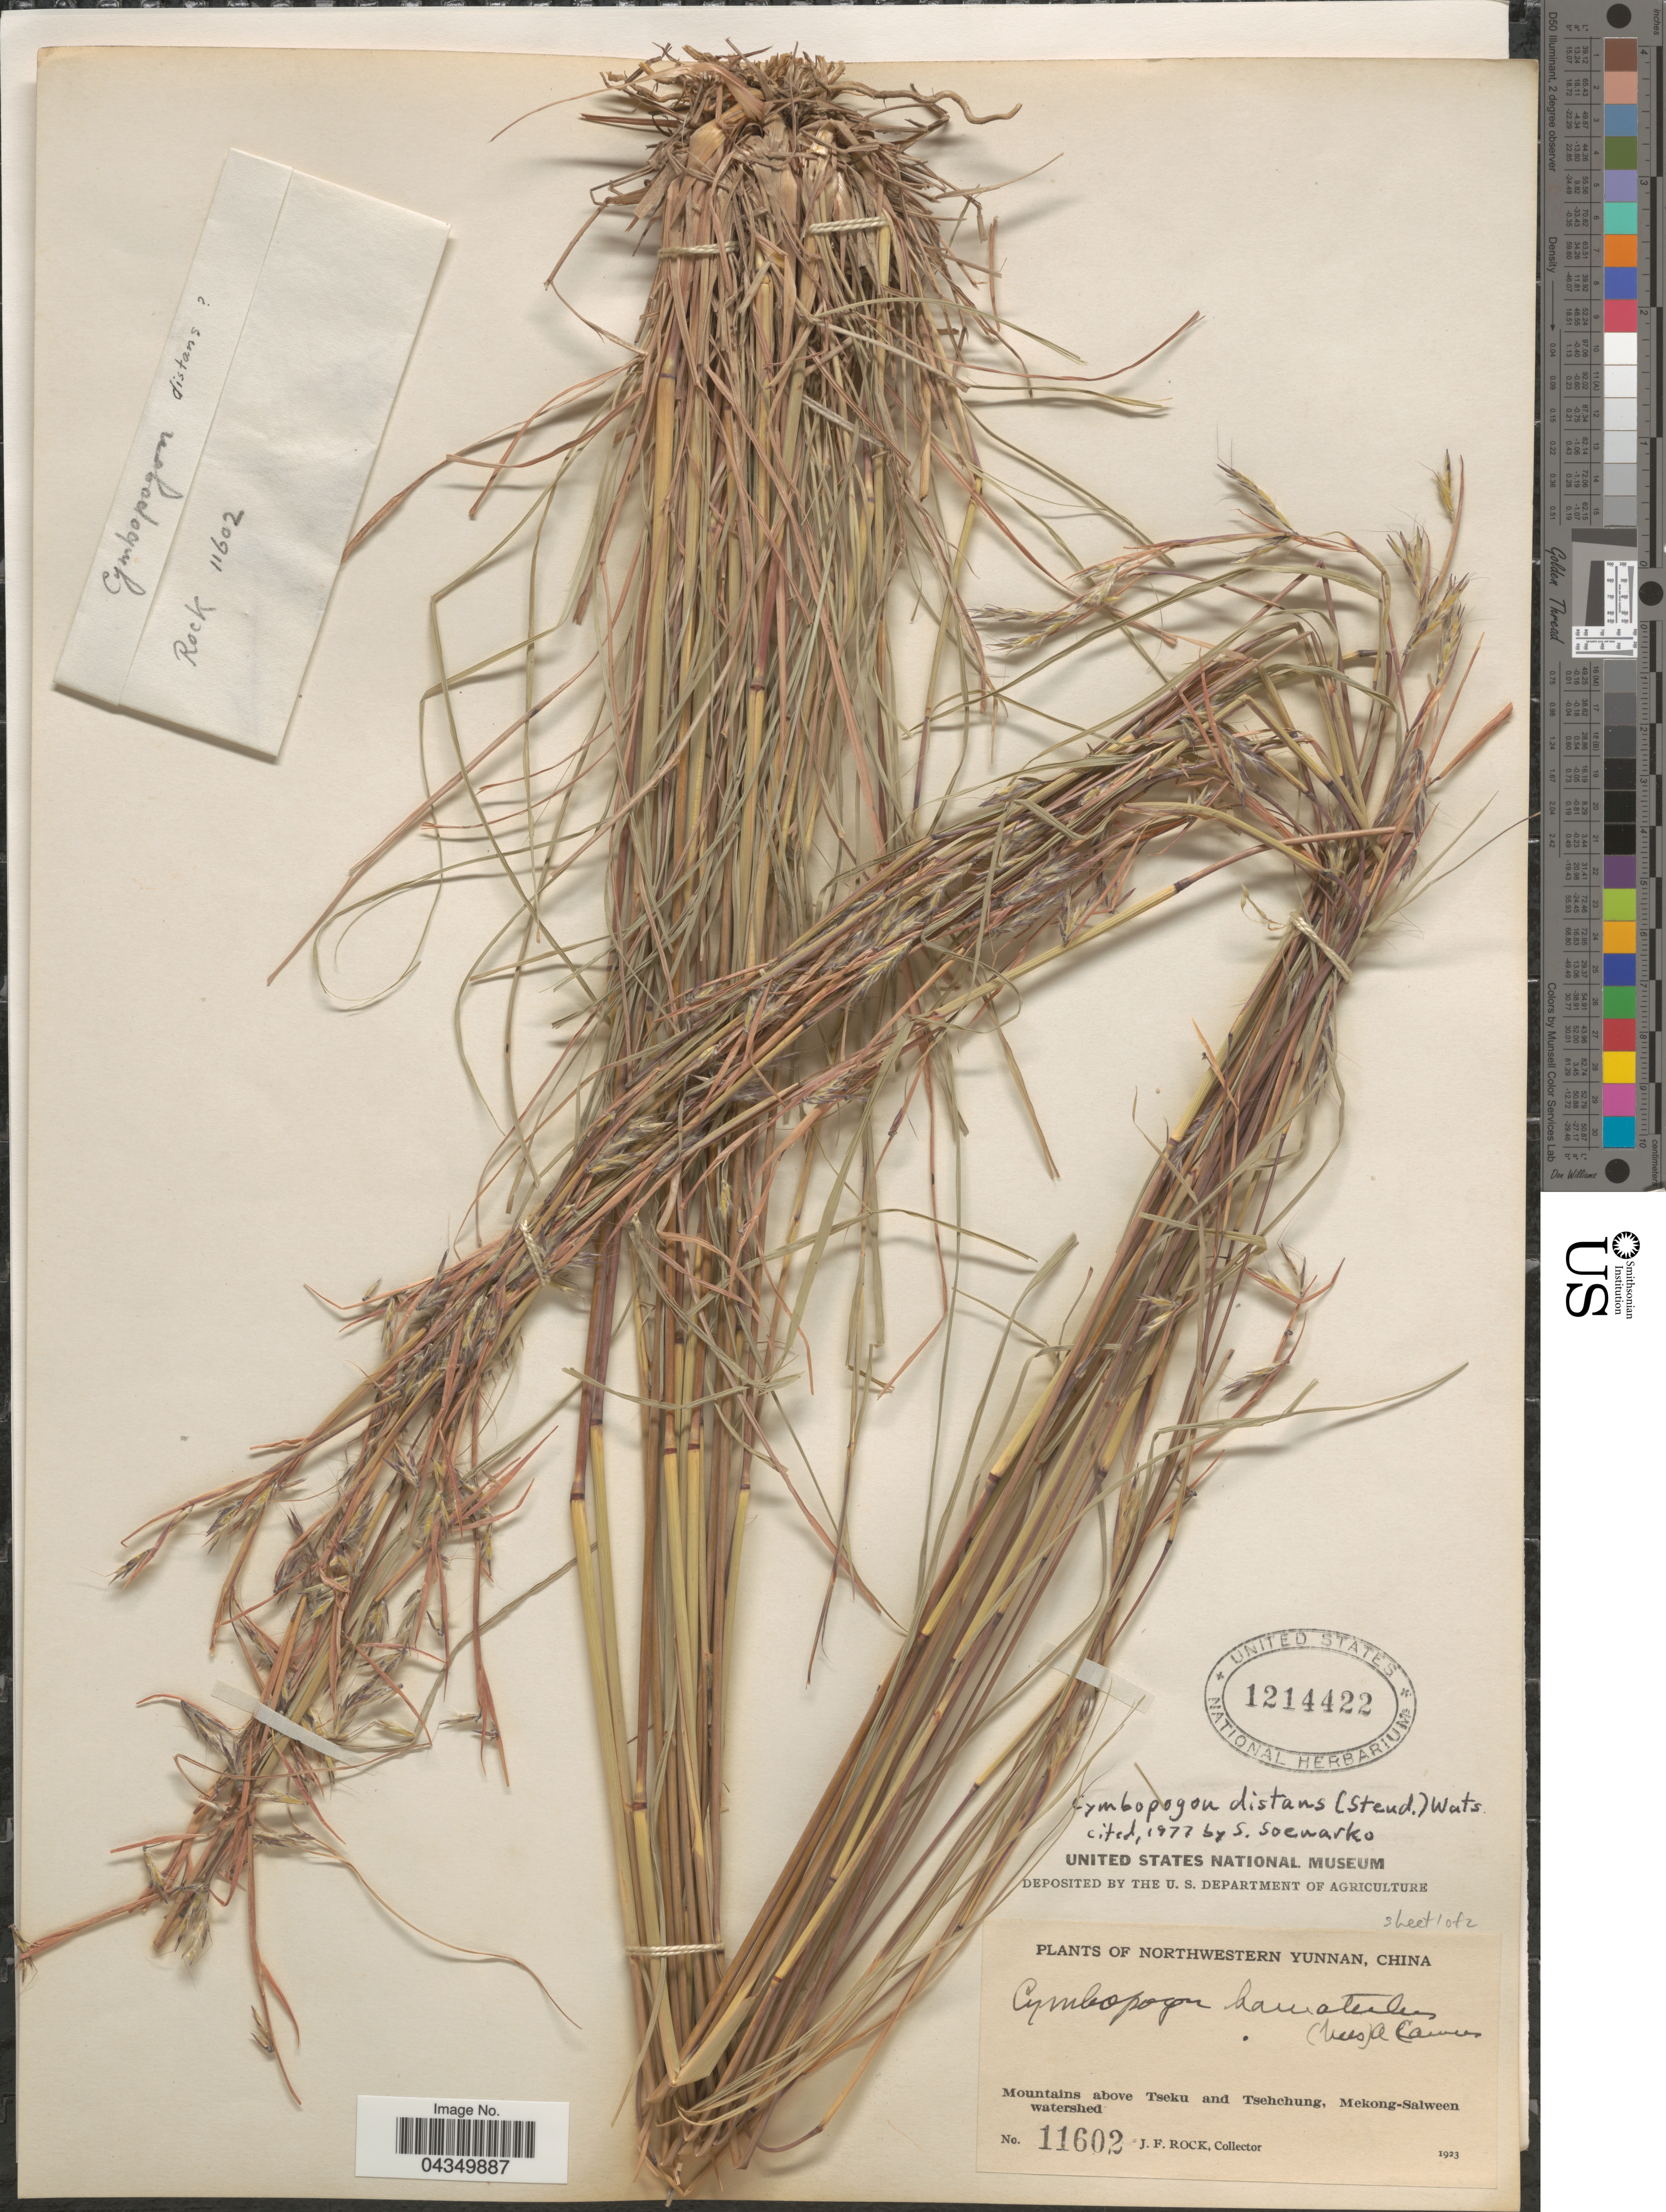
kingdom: Plantae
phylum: Tracheophyta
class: Liliopsida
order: Poales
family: Poaceae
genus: Cymbopogon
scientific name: Cymbopogon distans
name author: (Nees ex Steud.) Willd.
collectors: J. Rock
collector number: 11602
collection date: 1923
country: China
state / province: Yunnan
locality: Northwestern Yunnan. Mountains above Tseku and Tsehchung, Mekong-Salween watershed.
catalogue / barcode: US 1214422